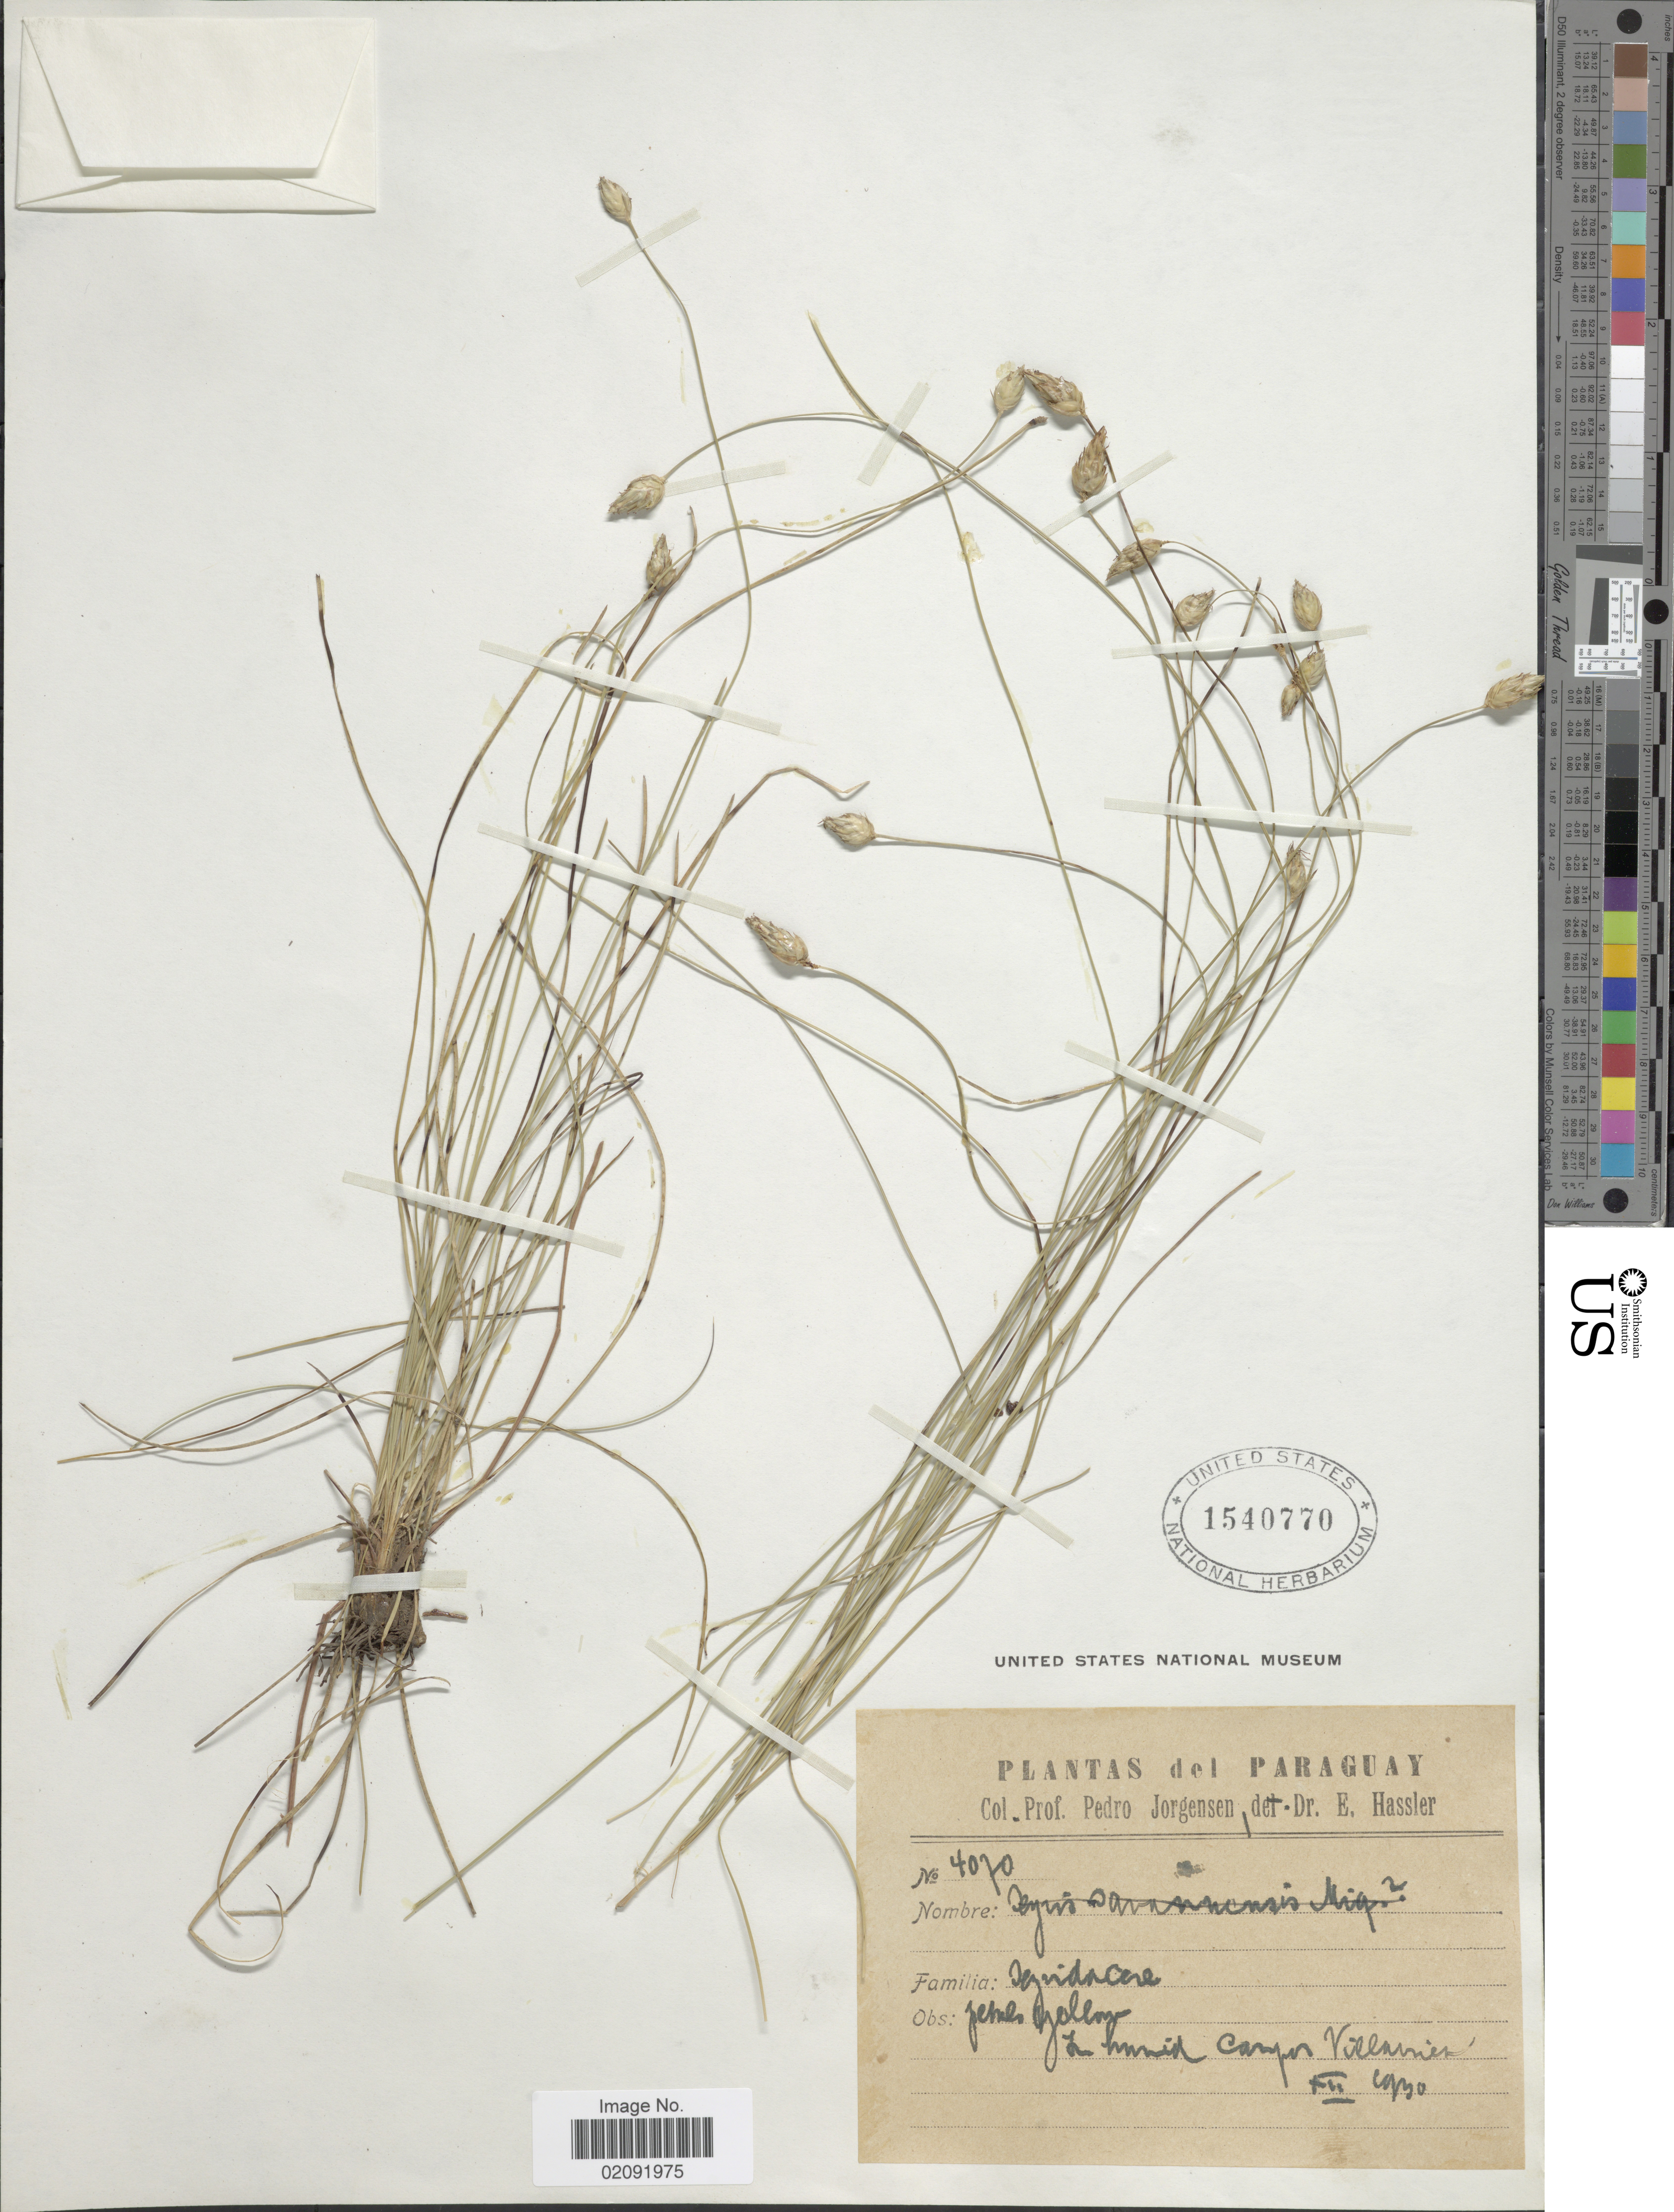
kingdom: Plantae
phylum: Tracheophyta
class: Liliopsida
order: Poales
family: Cyperaceae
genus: Abildgaardia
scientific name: Abildgaardia ovata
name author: (Burm. f.) Kral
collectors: P. Jörgensen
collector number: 4070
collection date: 1930-12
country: Paraguay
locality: Villarrica.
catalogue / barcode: US 1540770